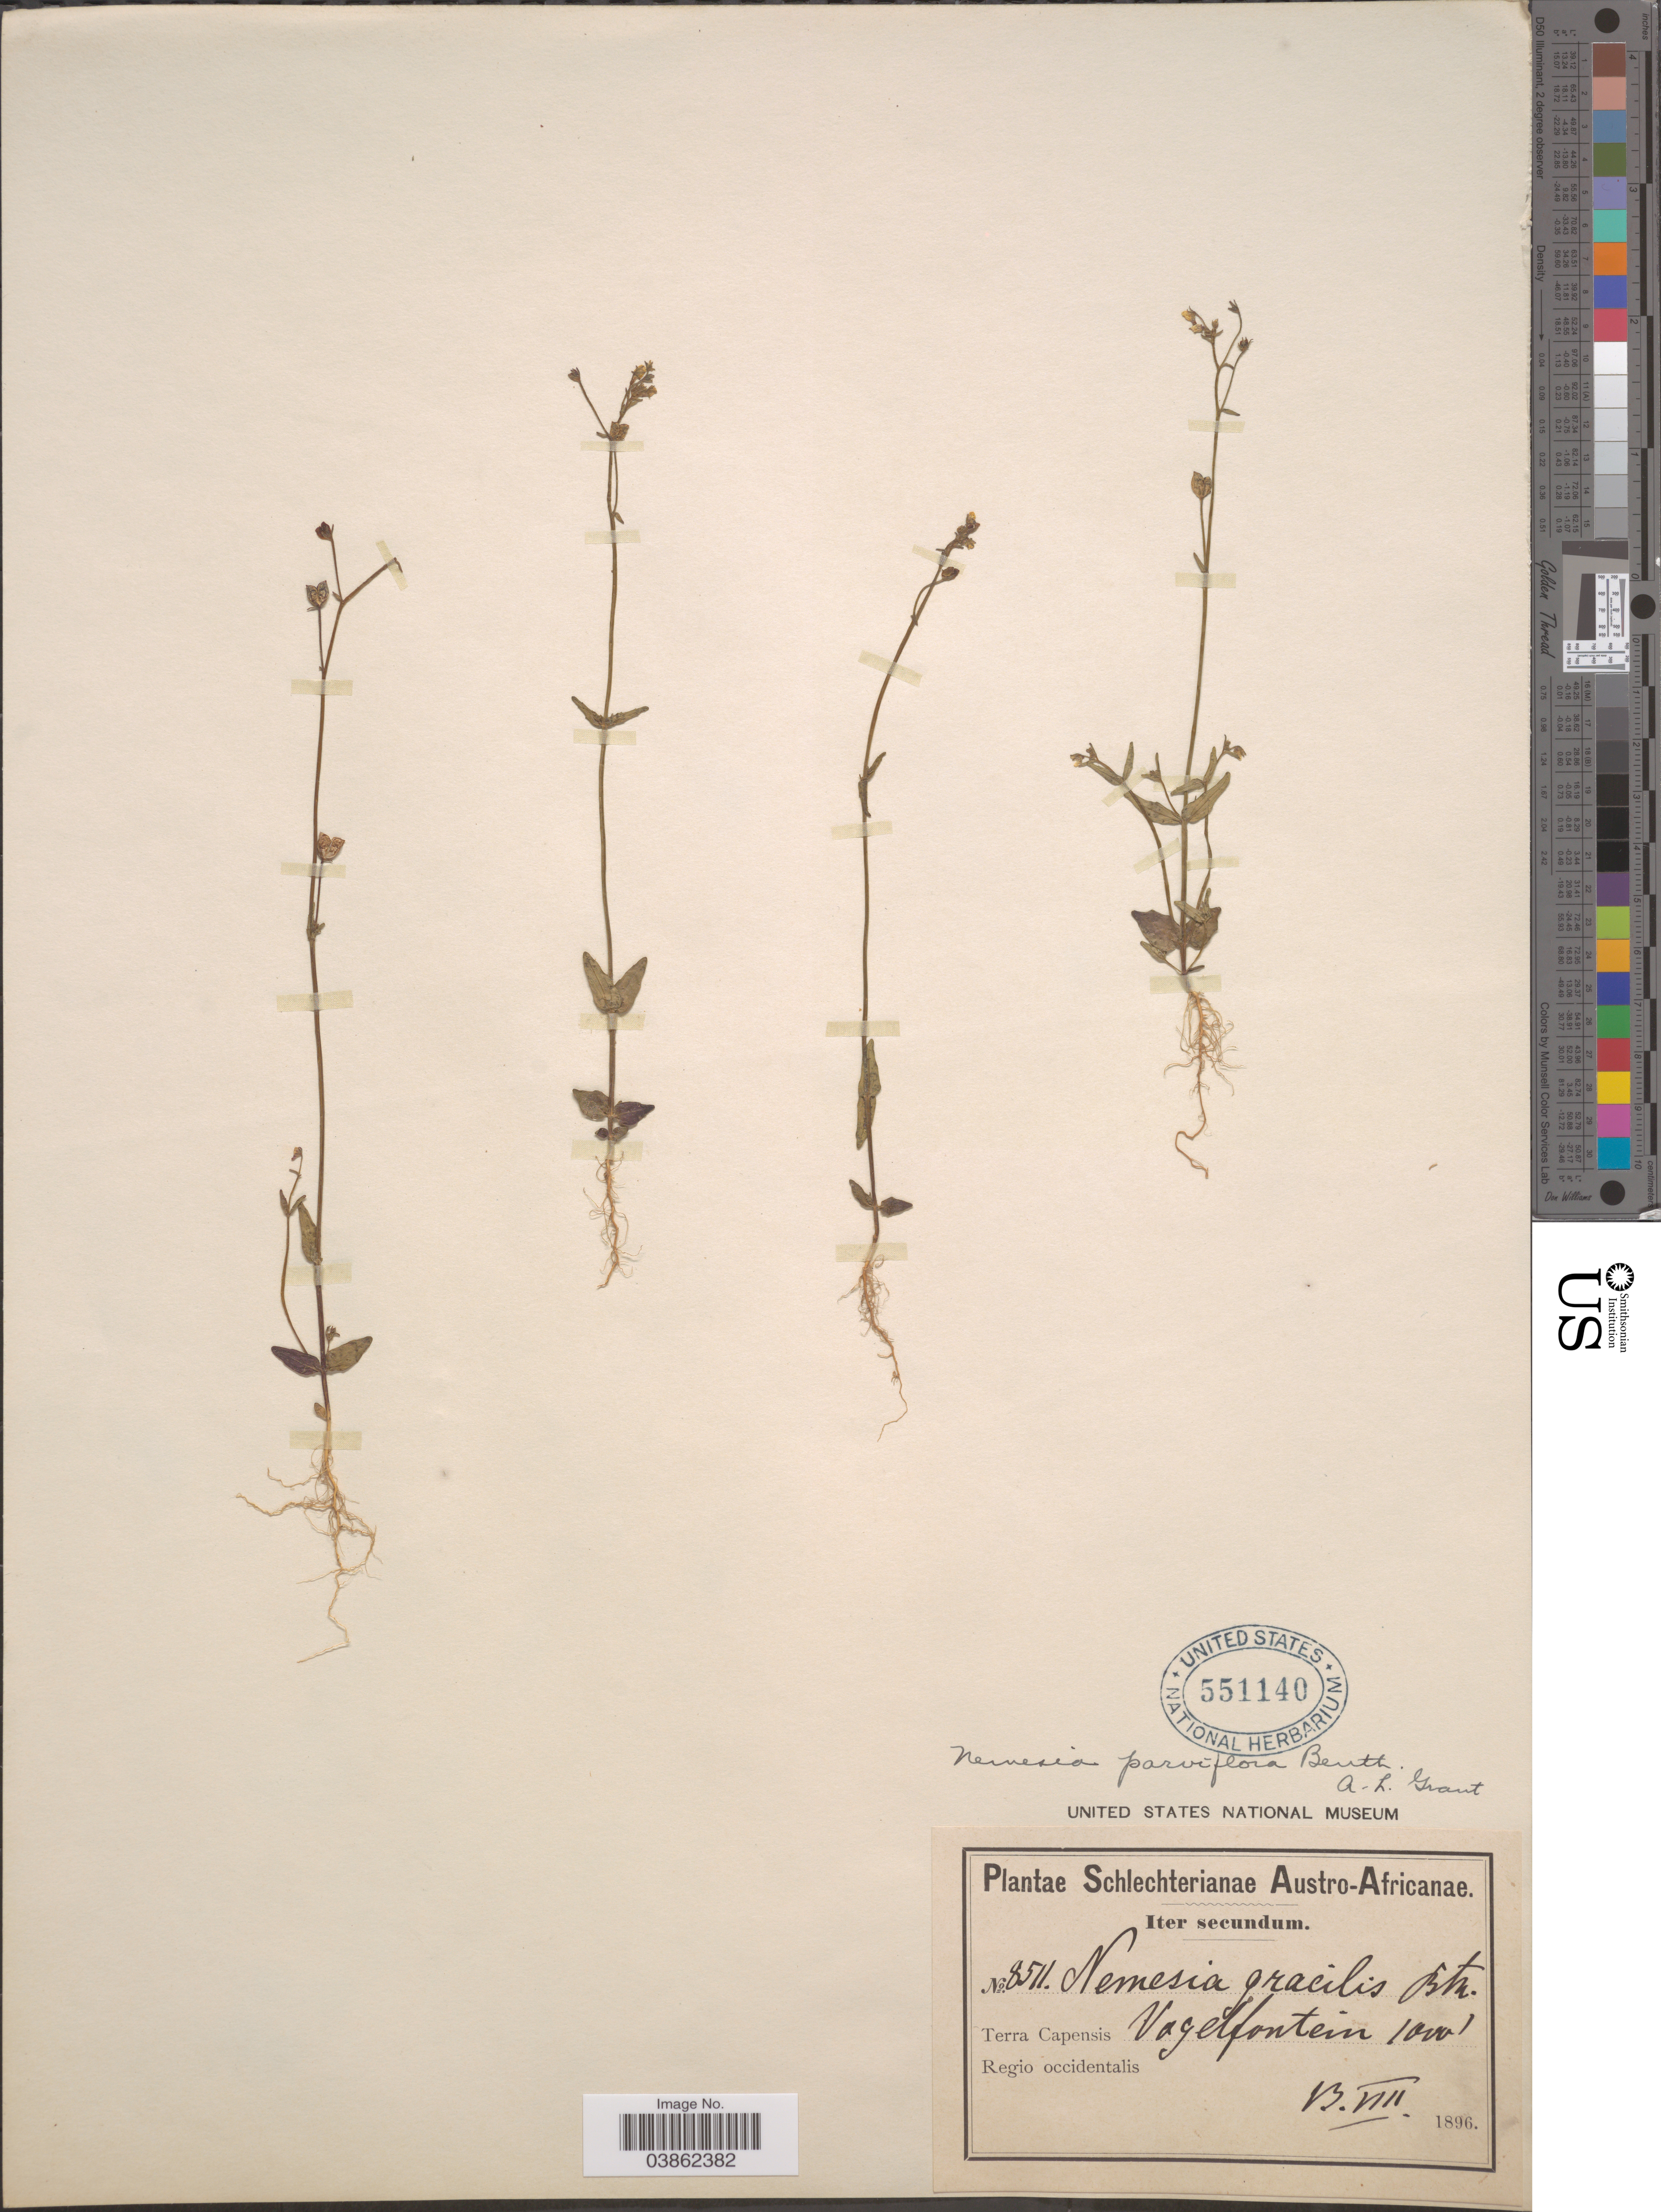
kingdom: Plantae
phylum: Tracheophyta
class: Magnoliopsida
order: Lamiales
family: Scrophulariaceae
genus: Nemesia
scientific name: Nemesia parviflora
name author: Benth.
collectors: Schlechter, --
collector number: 8511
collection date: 1896-08-13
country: South Africa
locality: Austro-Africanae. Terra Capensis. Regio occidentalis.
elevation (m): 305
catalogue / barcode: US 551140